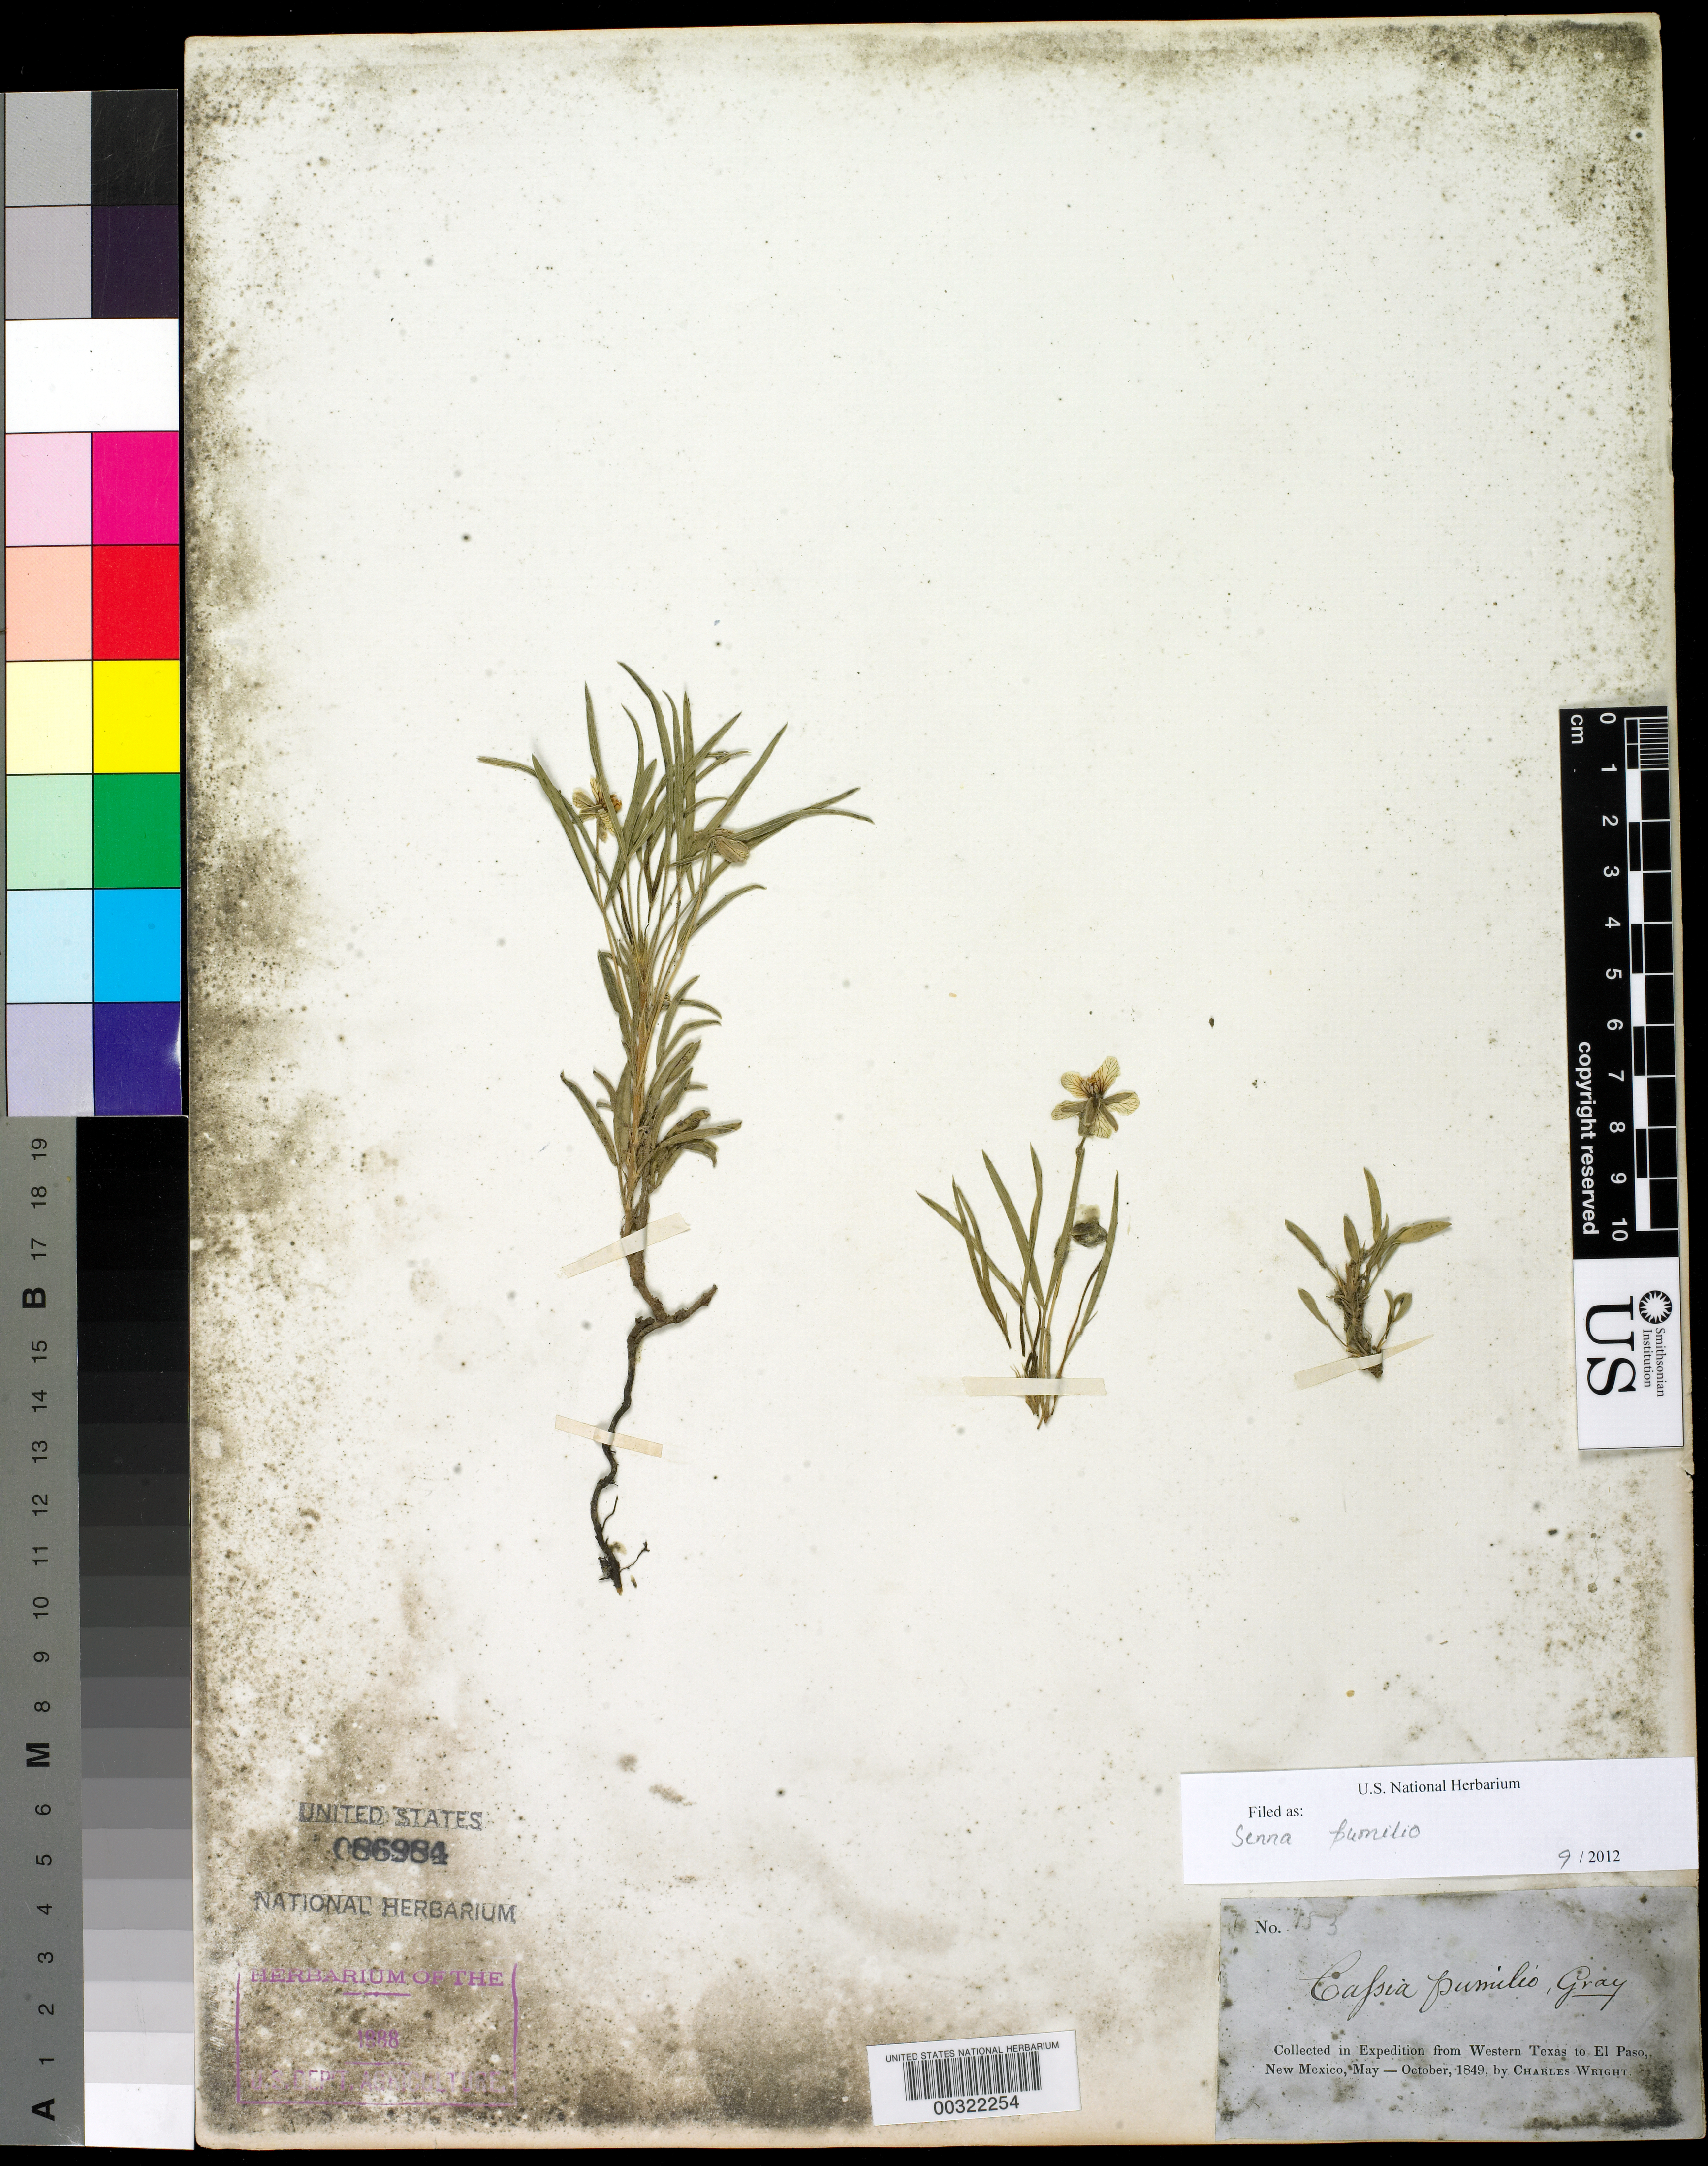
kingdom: Plantae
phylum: Tracheophyta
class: Magnoliopsida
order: Fabales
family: Fabaceae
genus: Senna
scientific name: Senna pumilio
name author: (A. Gray) H.S. Irwin & Barneby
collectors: C. Wright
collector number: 183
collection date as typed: May 1849 to -- Oct 1849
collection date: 1849-05/1849-10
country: United States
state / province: New Mexico / Texas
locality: Western Texas to El Paso, New Mexico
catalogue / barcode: US 86984